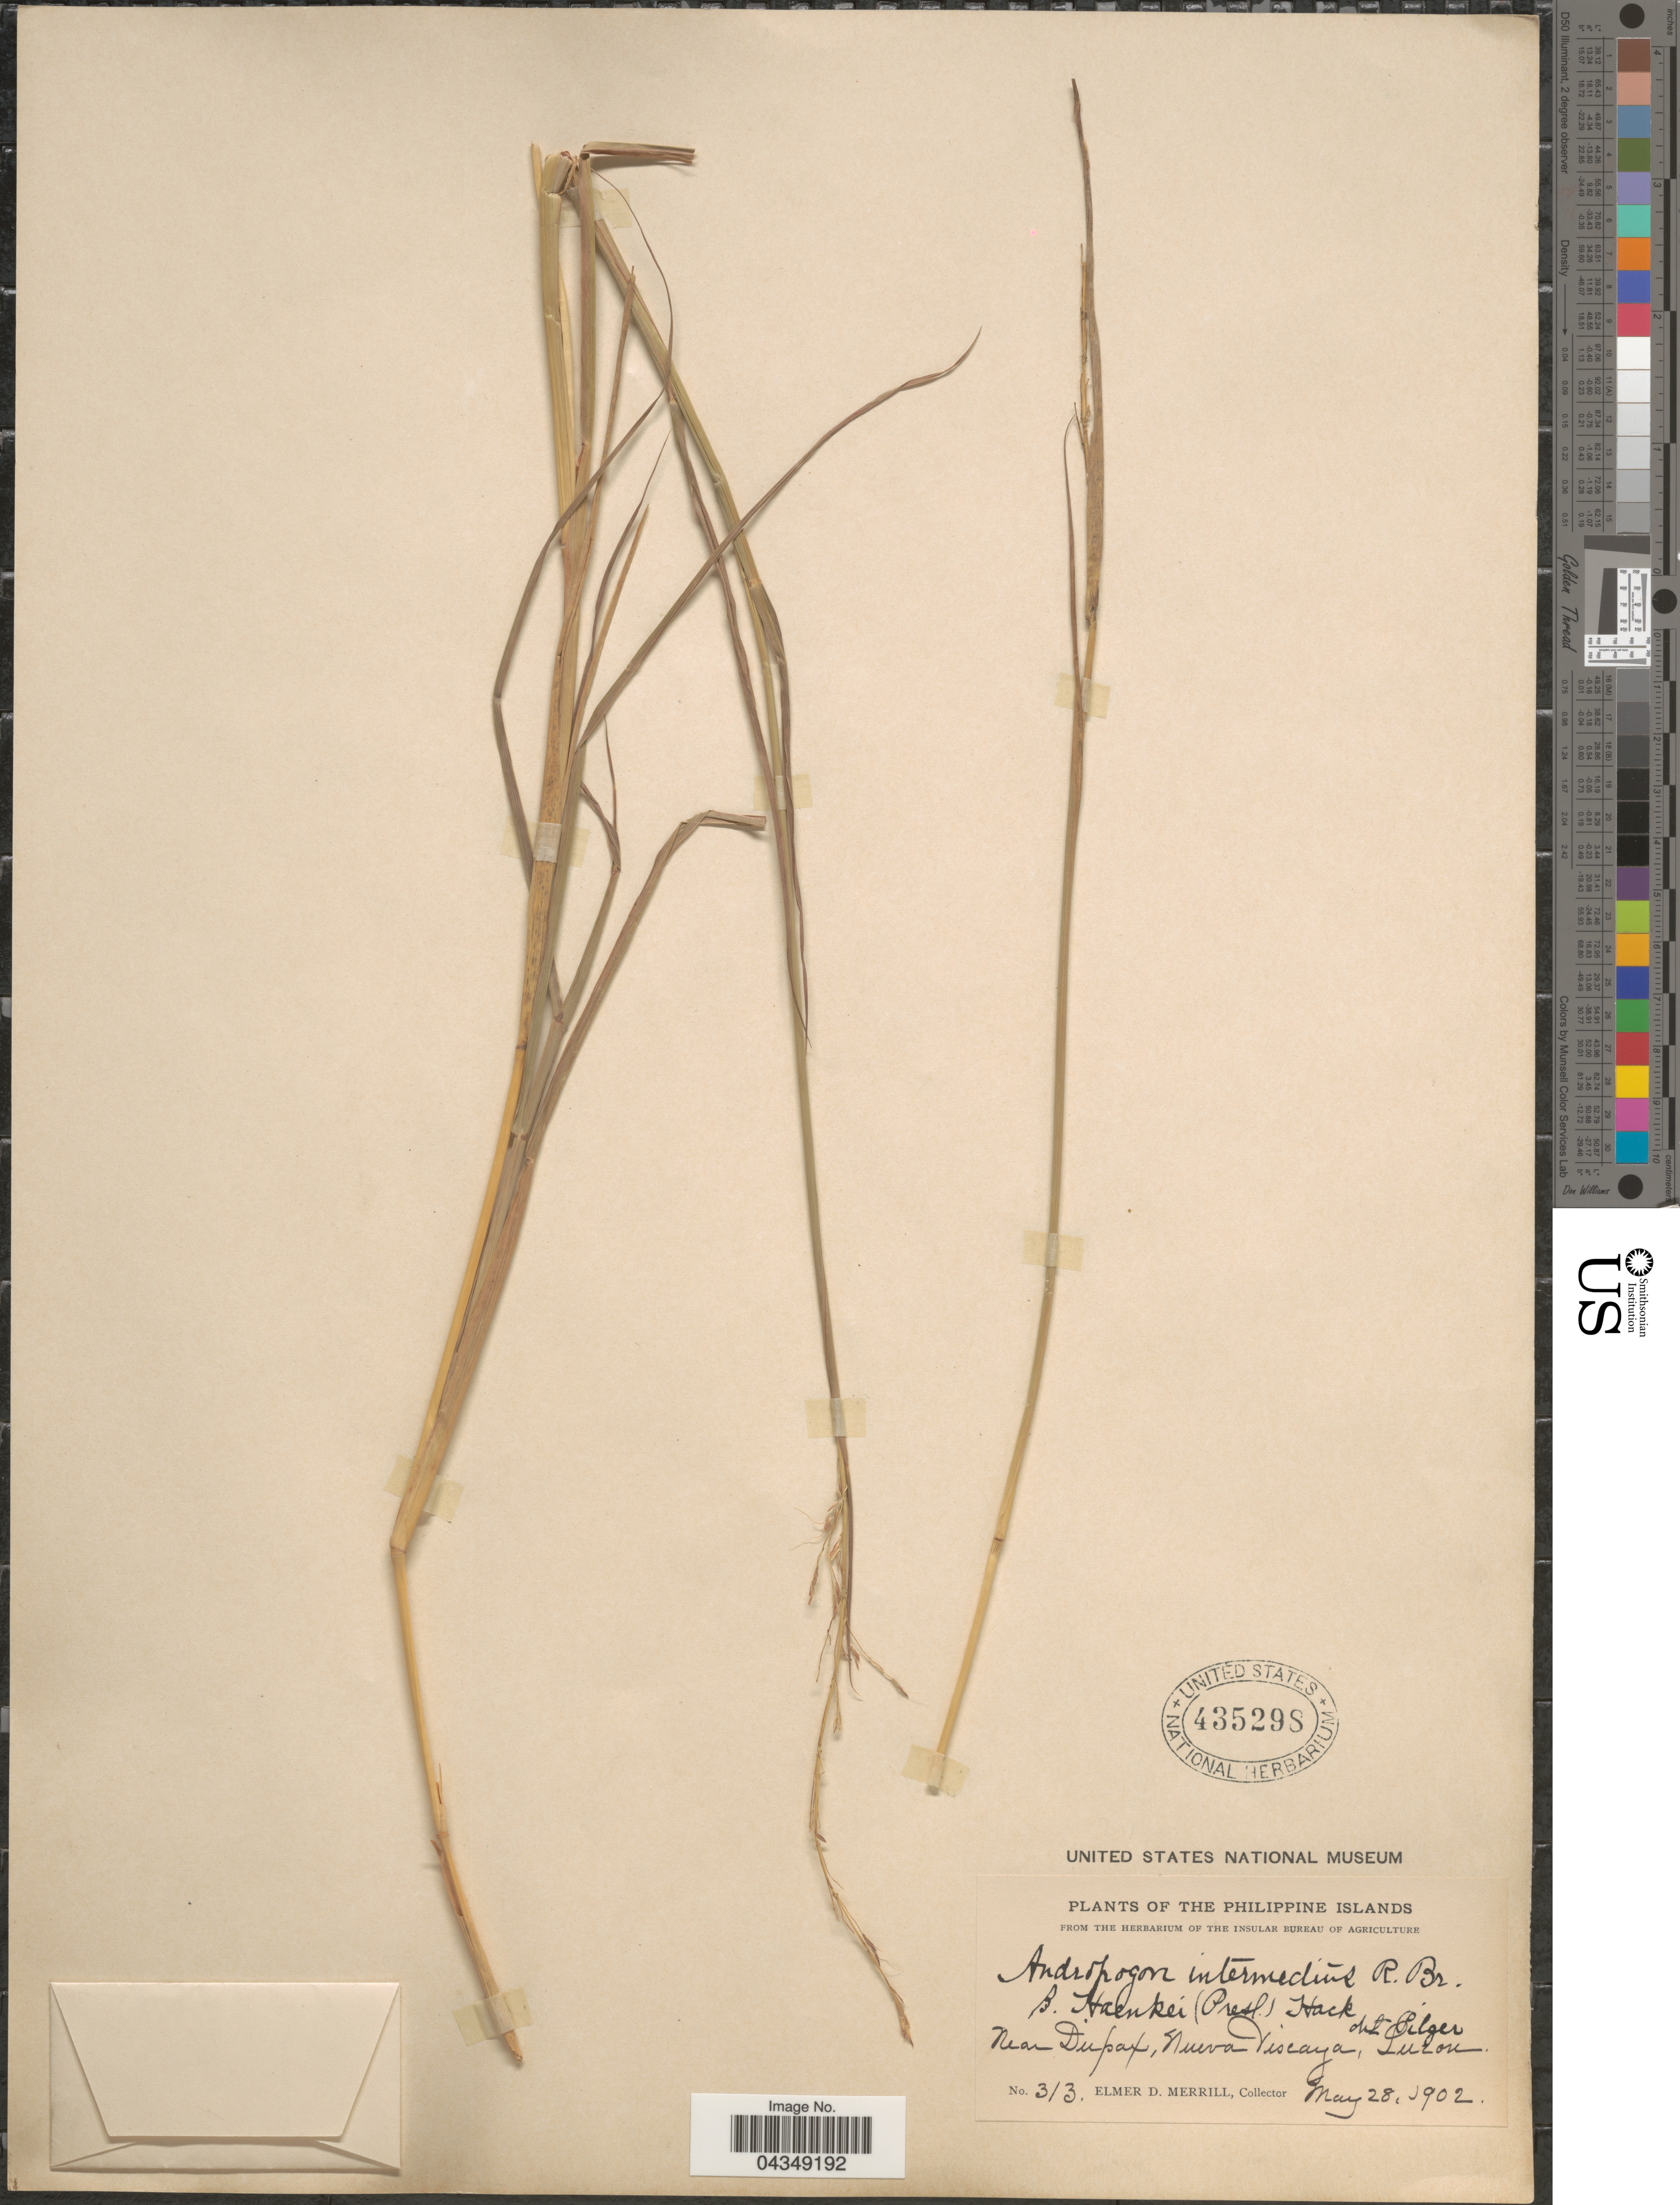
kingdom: Plantae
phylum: Tracheophyta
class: Liliopsida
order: Poales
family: Poaceae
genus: Bothriochloa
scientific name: Bothriochloa bladhii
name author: (Retz.) S.T. Blake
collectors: E. D. Merrill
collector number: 313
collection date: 1902-05-28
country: Philippines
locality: Near Dupax, Nueva Viscaya, Luzon.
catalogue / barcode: US 435298